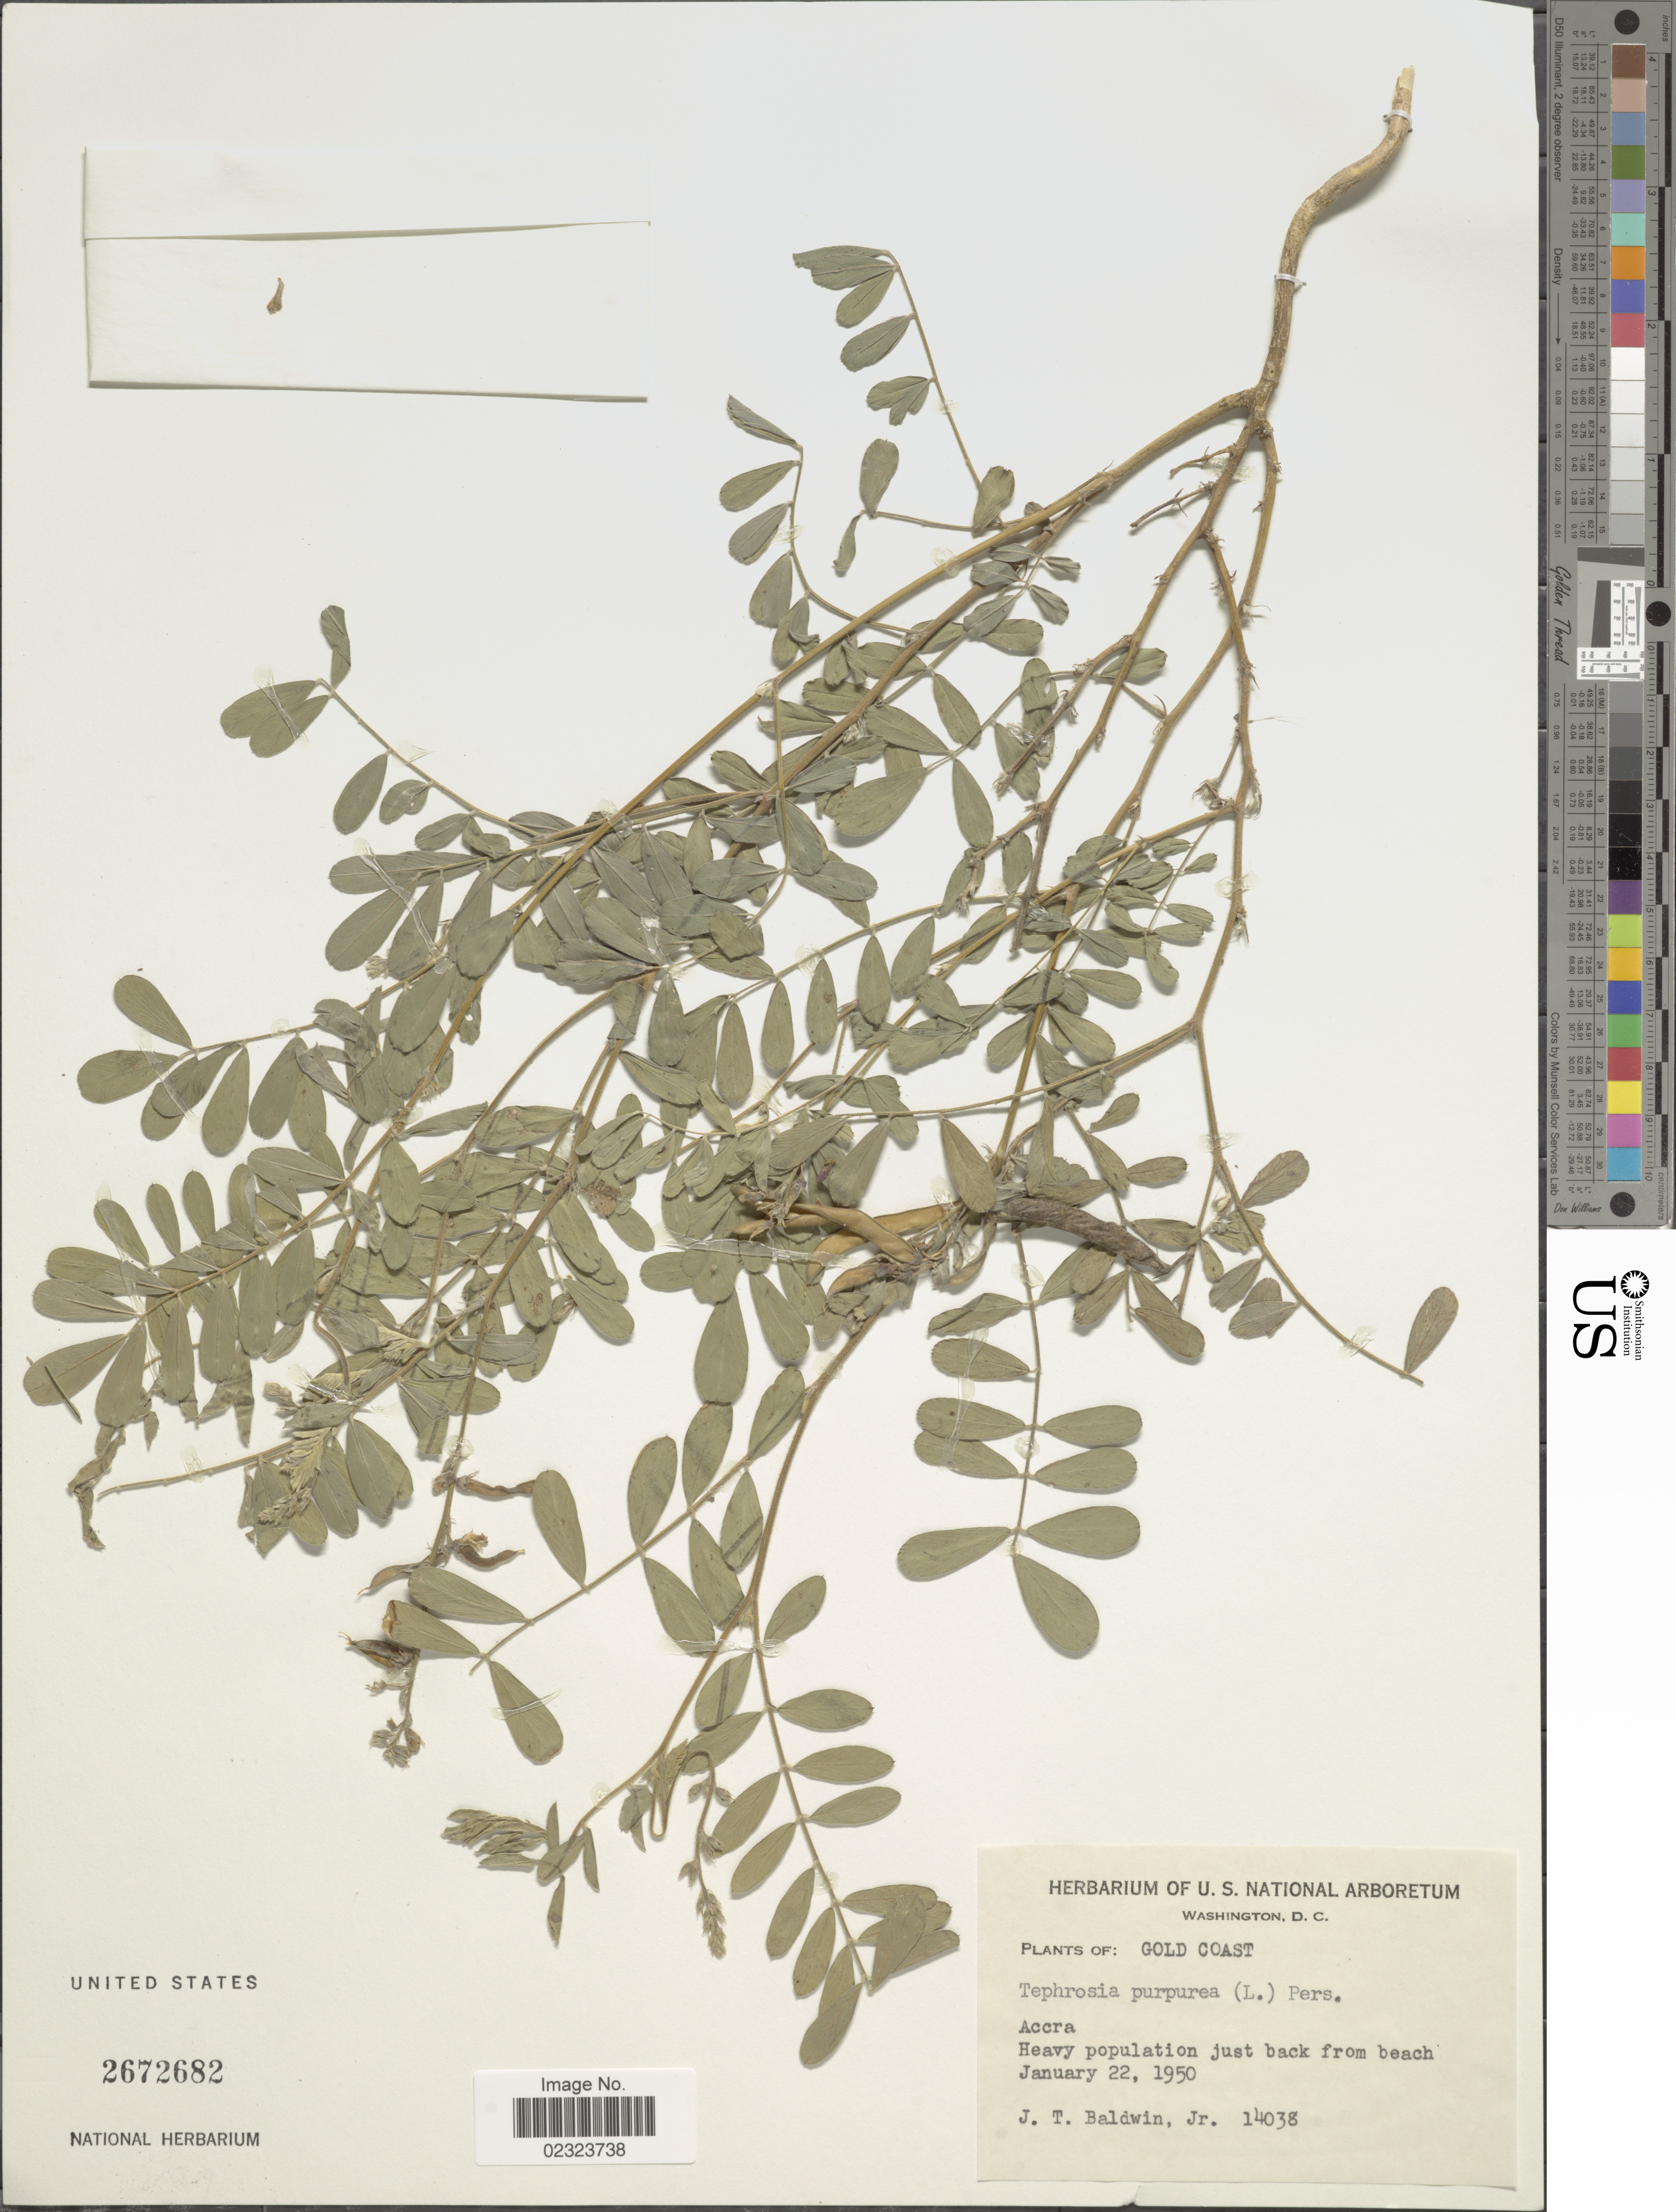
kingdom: Plantae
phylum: Tracheophyta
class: Magnoliopsida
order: Fabales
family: Fabaceae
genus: Tephrosia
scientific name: Tephrosia purpurea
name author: (L.) Pers.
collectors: J. T. Baldwin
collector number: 14038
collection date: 1950-01-22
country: Ghana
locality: Accra, Heavy population just back from beach.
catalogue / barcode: US 2672682